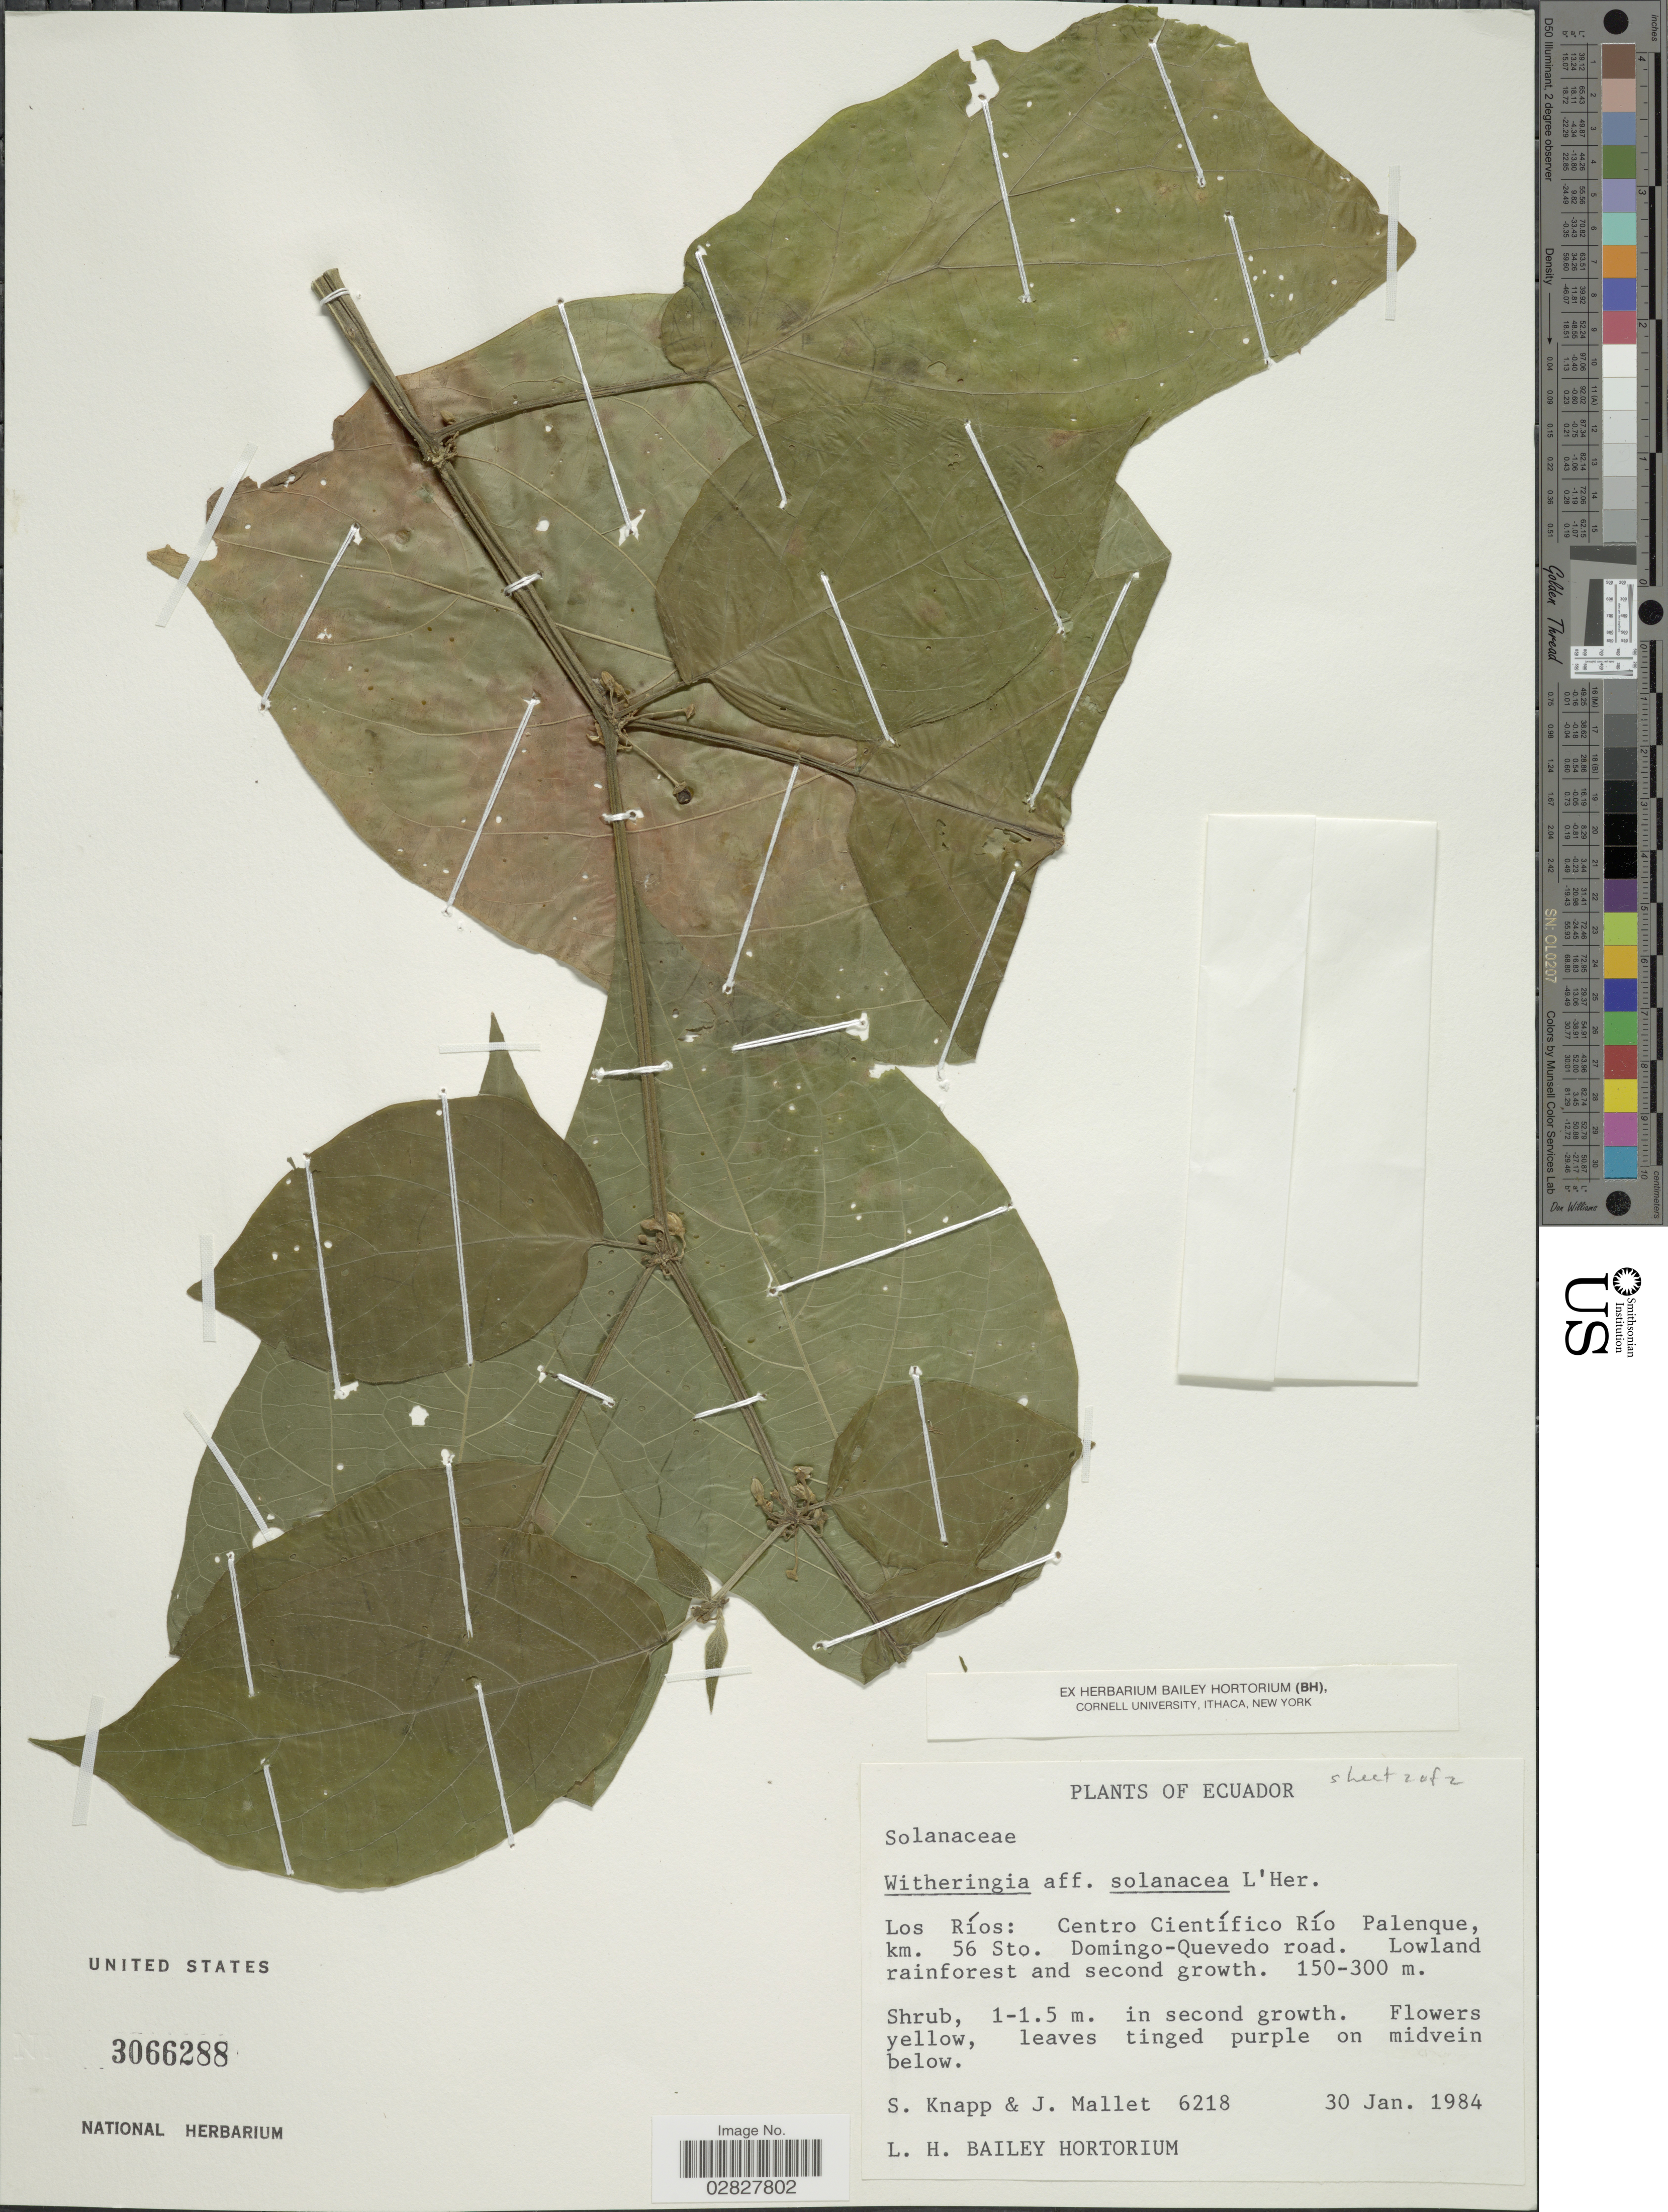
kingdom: Plantae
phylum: Tracheophyta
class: Magnoliopsida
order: Solanales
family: Solanaceae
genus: Witheringia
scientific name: Witheringia solanacea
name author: L'Hér.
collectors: S. Knapp & J. Mallett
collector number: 6218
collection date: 1984-01-30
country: Ecuador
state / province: Los Ríos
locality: Los Ríos: Centro Científico Río Palenque, km. 56 Sto. Domingo-Quevedo road.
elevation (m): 150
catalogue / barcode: US 3066288